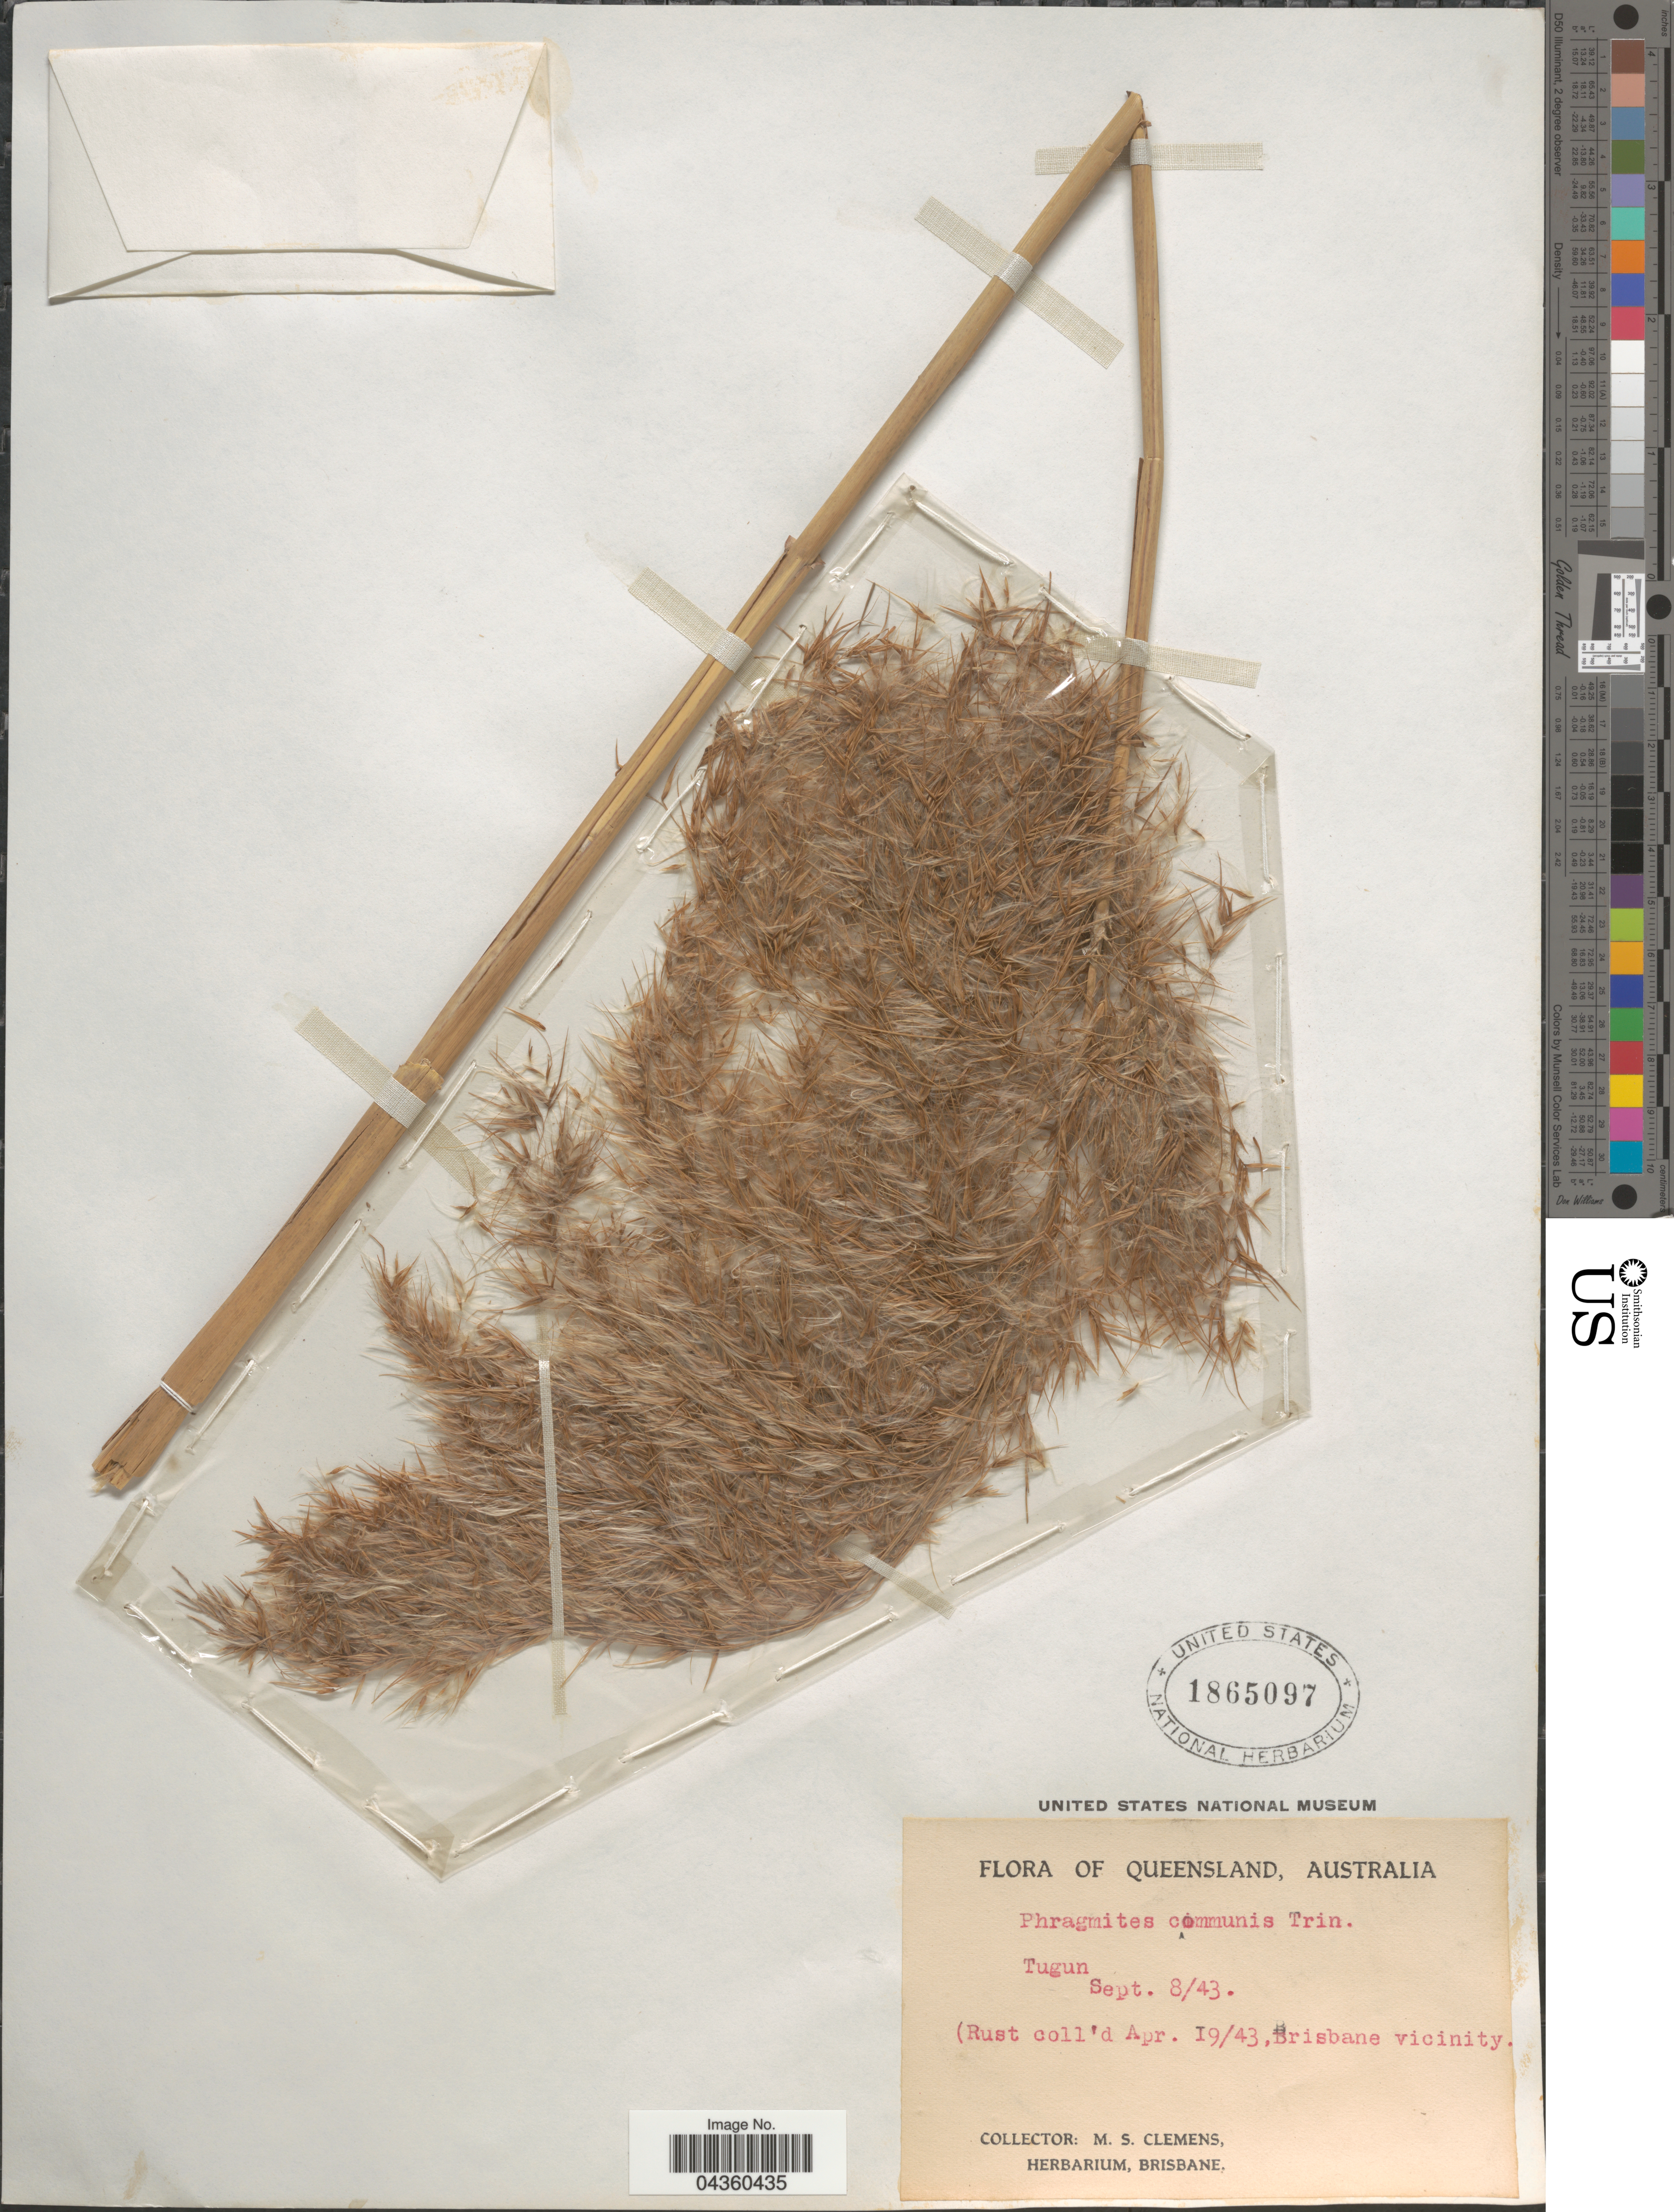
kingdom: Plantae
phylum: Tracheophyta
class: Liliopsida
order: Poales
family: Poaceae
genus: Phragmites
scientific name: Phragmites karka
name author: (Retz.) Trin. ex Steud.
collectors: M. S. Clemens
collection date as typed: Transcribed d/m/y: 8/9/43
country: Australia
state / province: Queensland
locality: Tugun.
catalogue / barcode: US 1865097